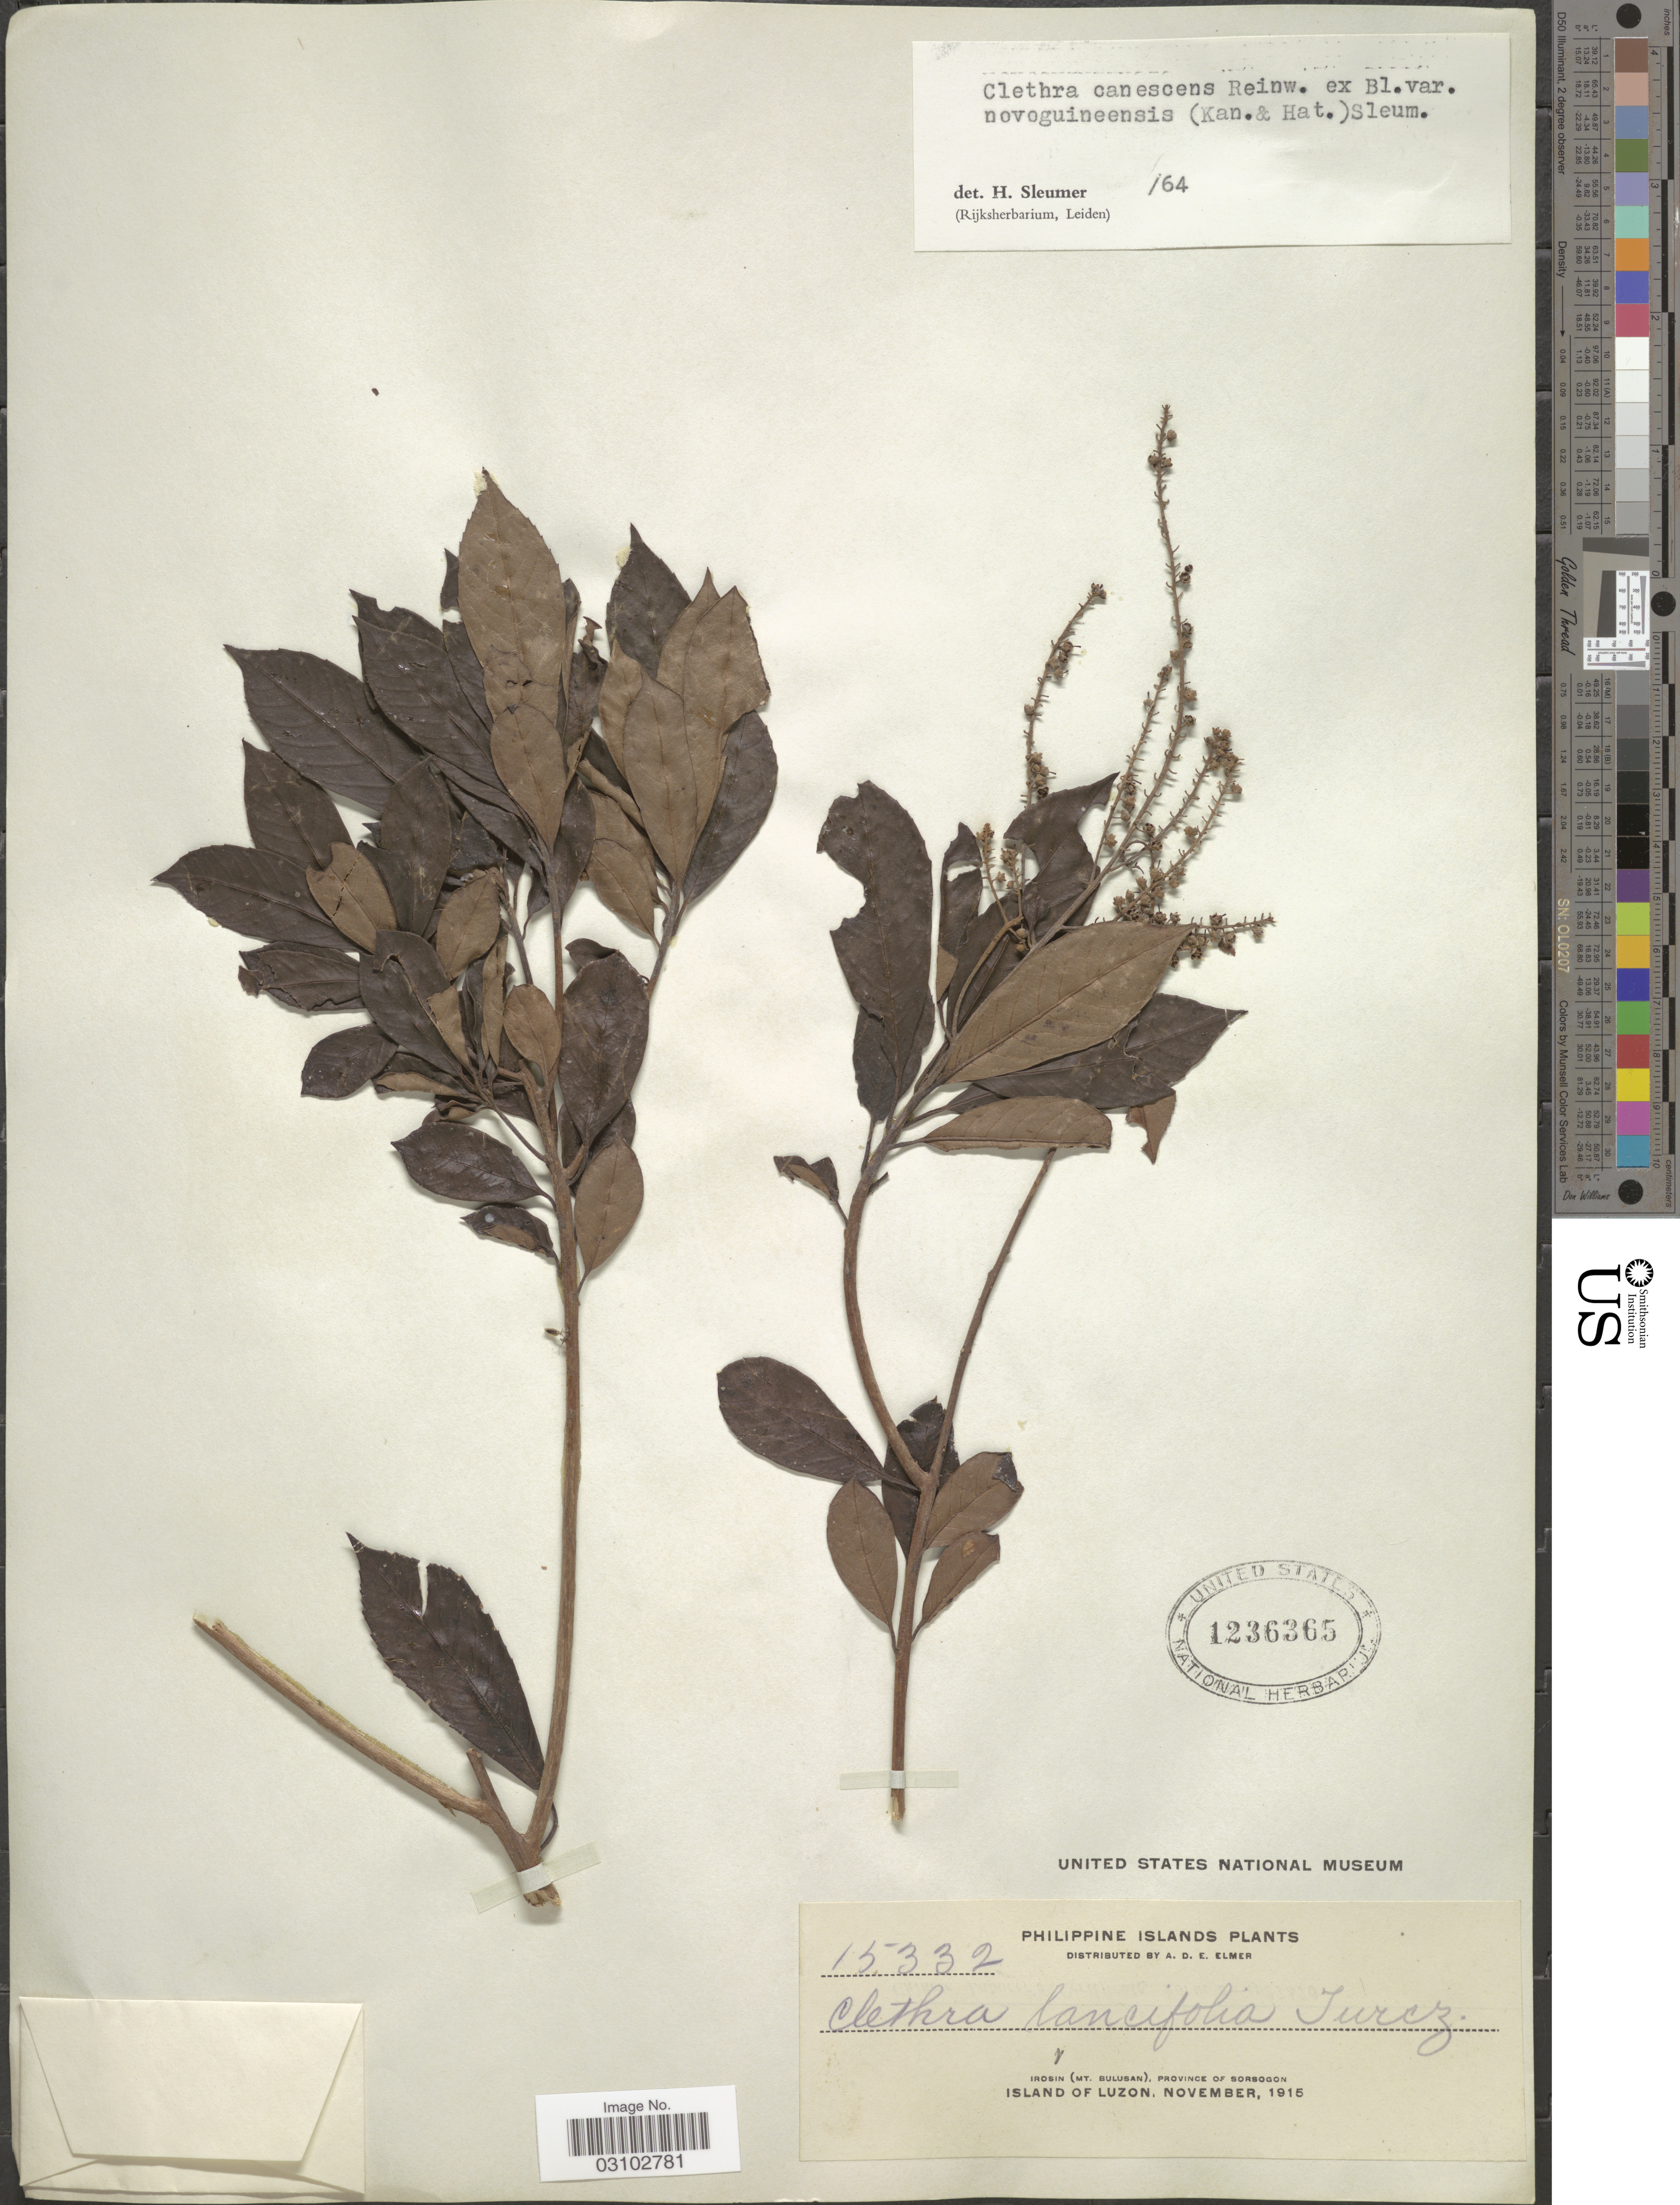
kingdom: Plantae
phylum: Tracheophyta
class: Magnoliopsida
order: Ericales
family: Clethraceae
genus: Clethra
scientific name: Clethra canescens var. novoguineensis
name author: (Kaneh. & Hatus.) Sleumer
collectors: A. D. E. Elmer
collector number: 15332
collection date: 1915-11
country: Philippines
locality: Philippine Islands. Irosin (Mt. Bulusan), Province of Sorsogon. Island of Luzon.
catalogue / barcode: US 1236365